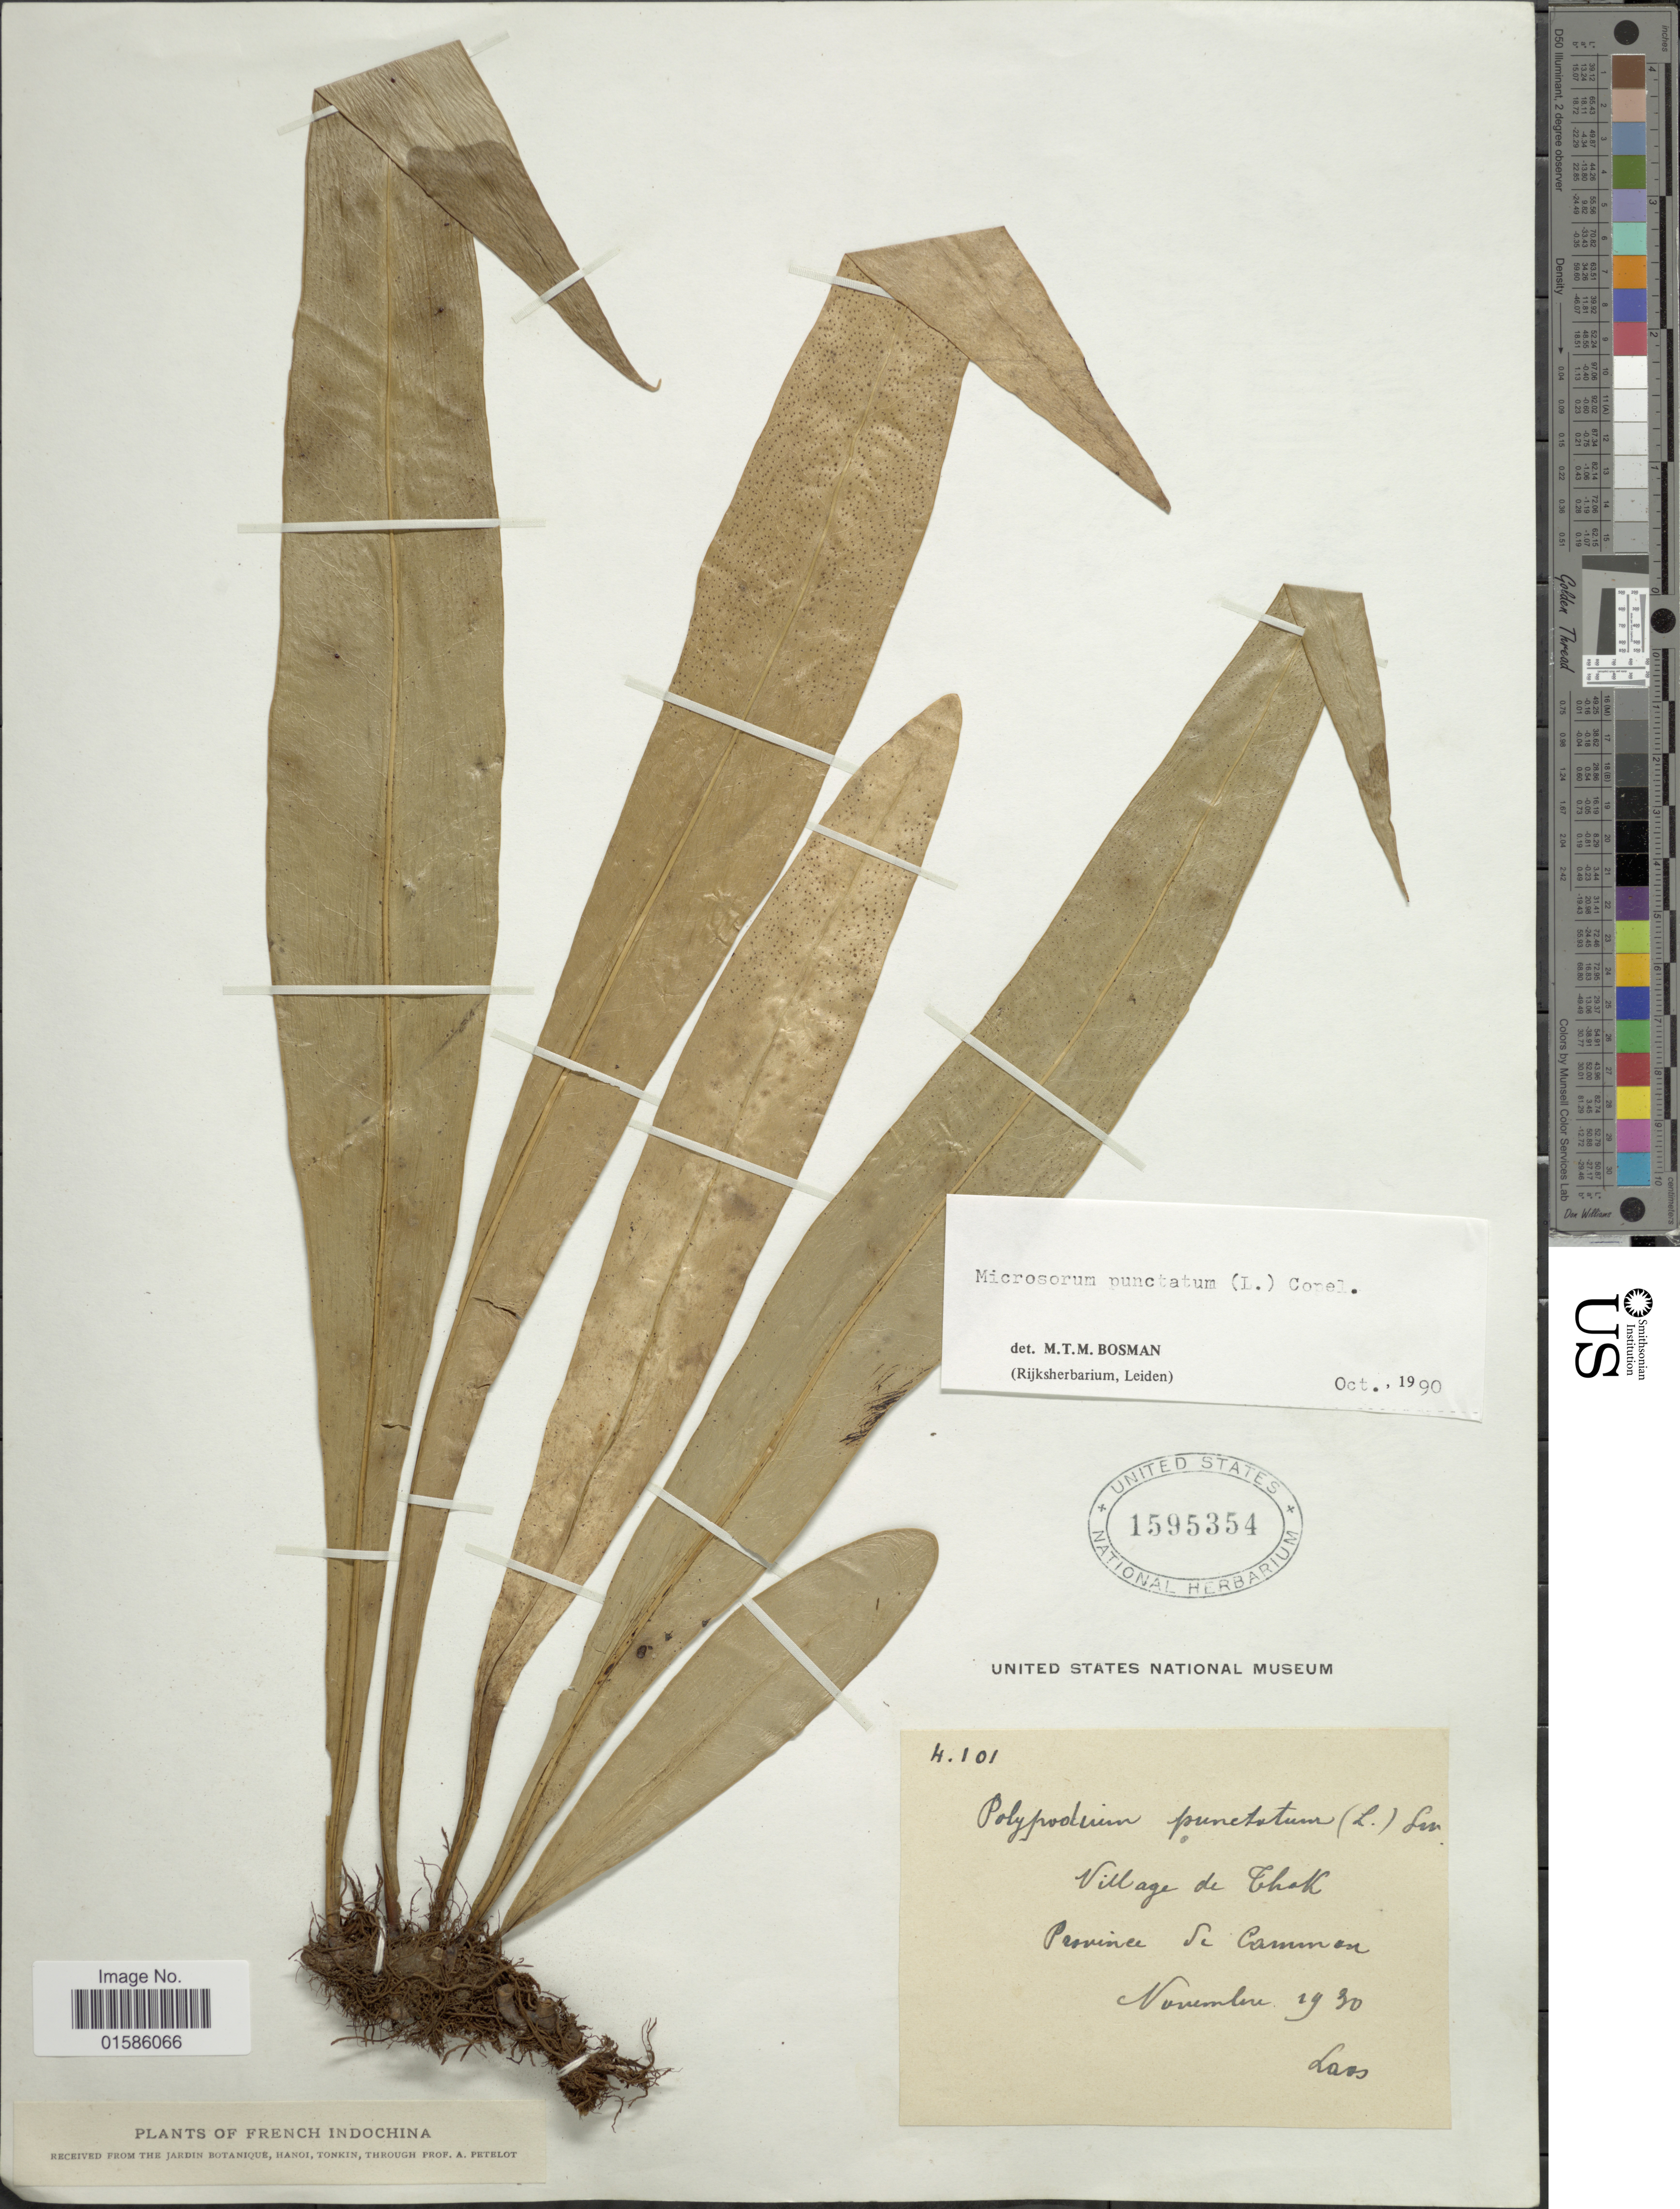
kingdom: Plantae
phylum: Tracheophyta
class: Polypodiopsida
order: Polypodiales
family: Polypodiaceae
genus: Microsorum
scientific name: Microsorum punctatum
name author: (L.) Copel.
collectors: A. Petelot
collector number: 4101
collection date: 1930-11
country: Laos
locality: French Indochina, Village de Chak, Province de Cammon [interpreted]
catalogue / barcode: US 1595354